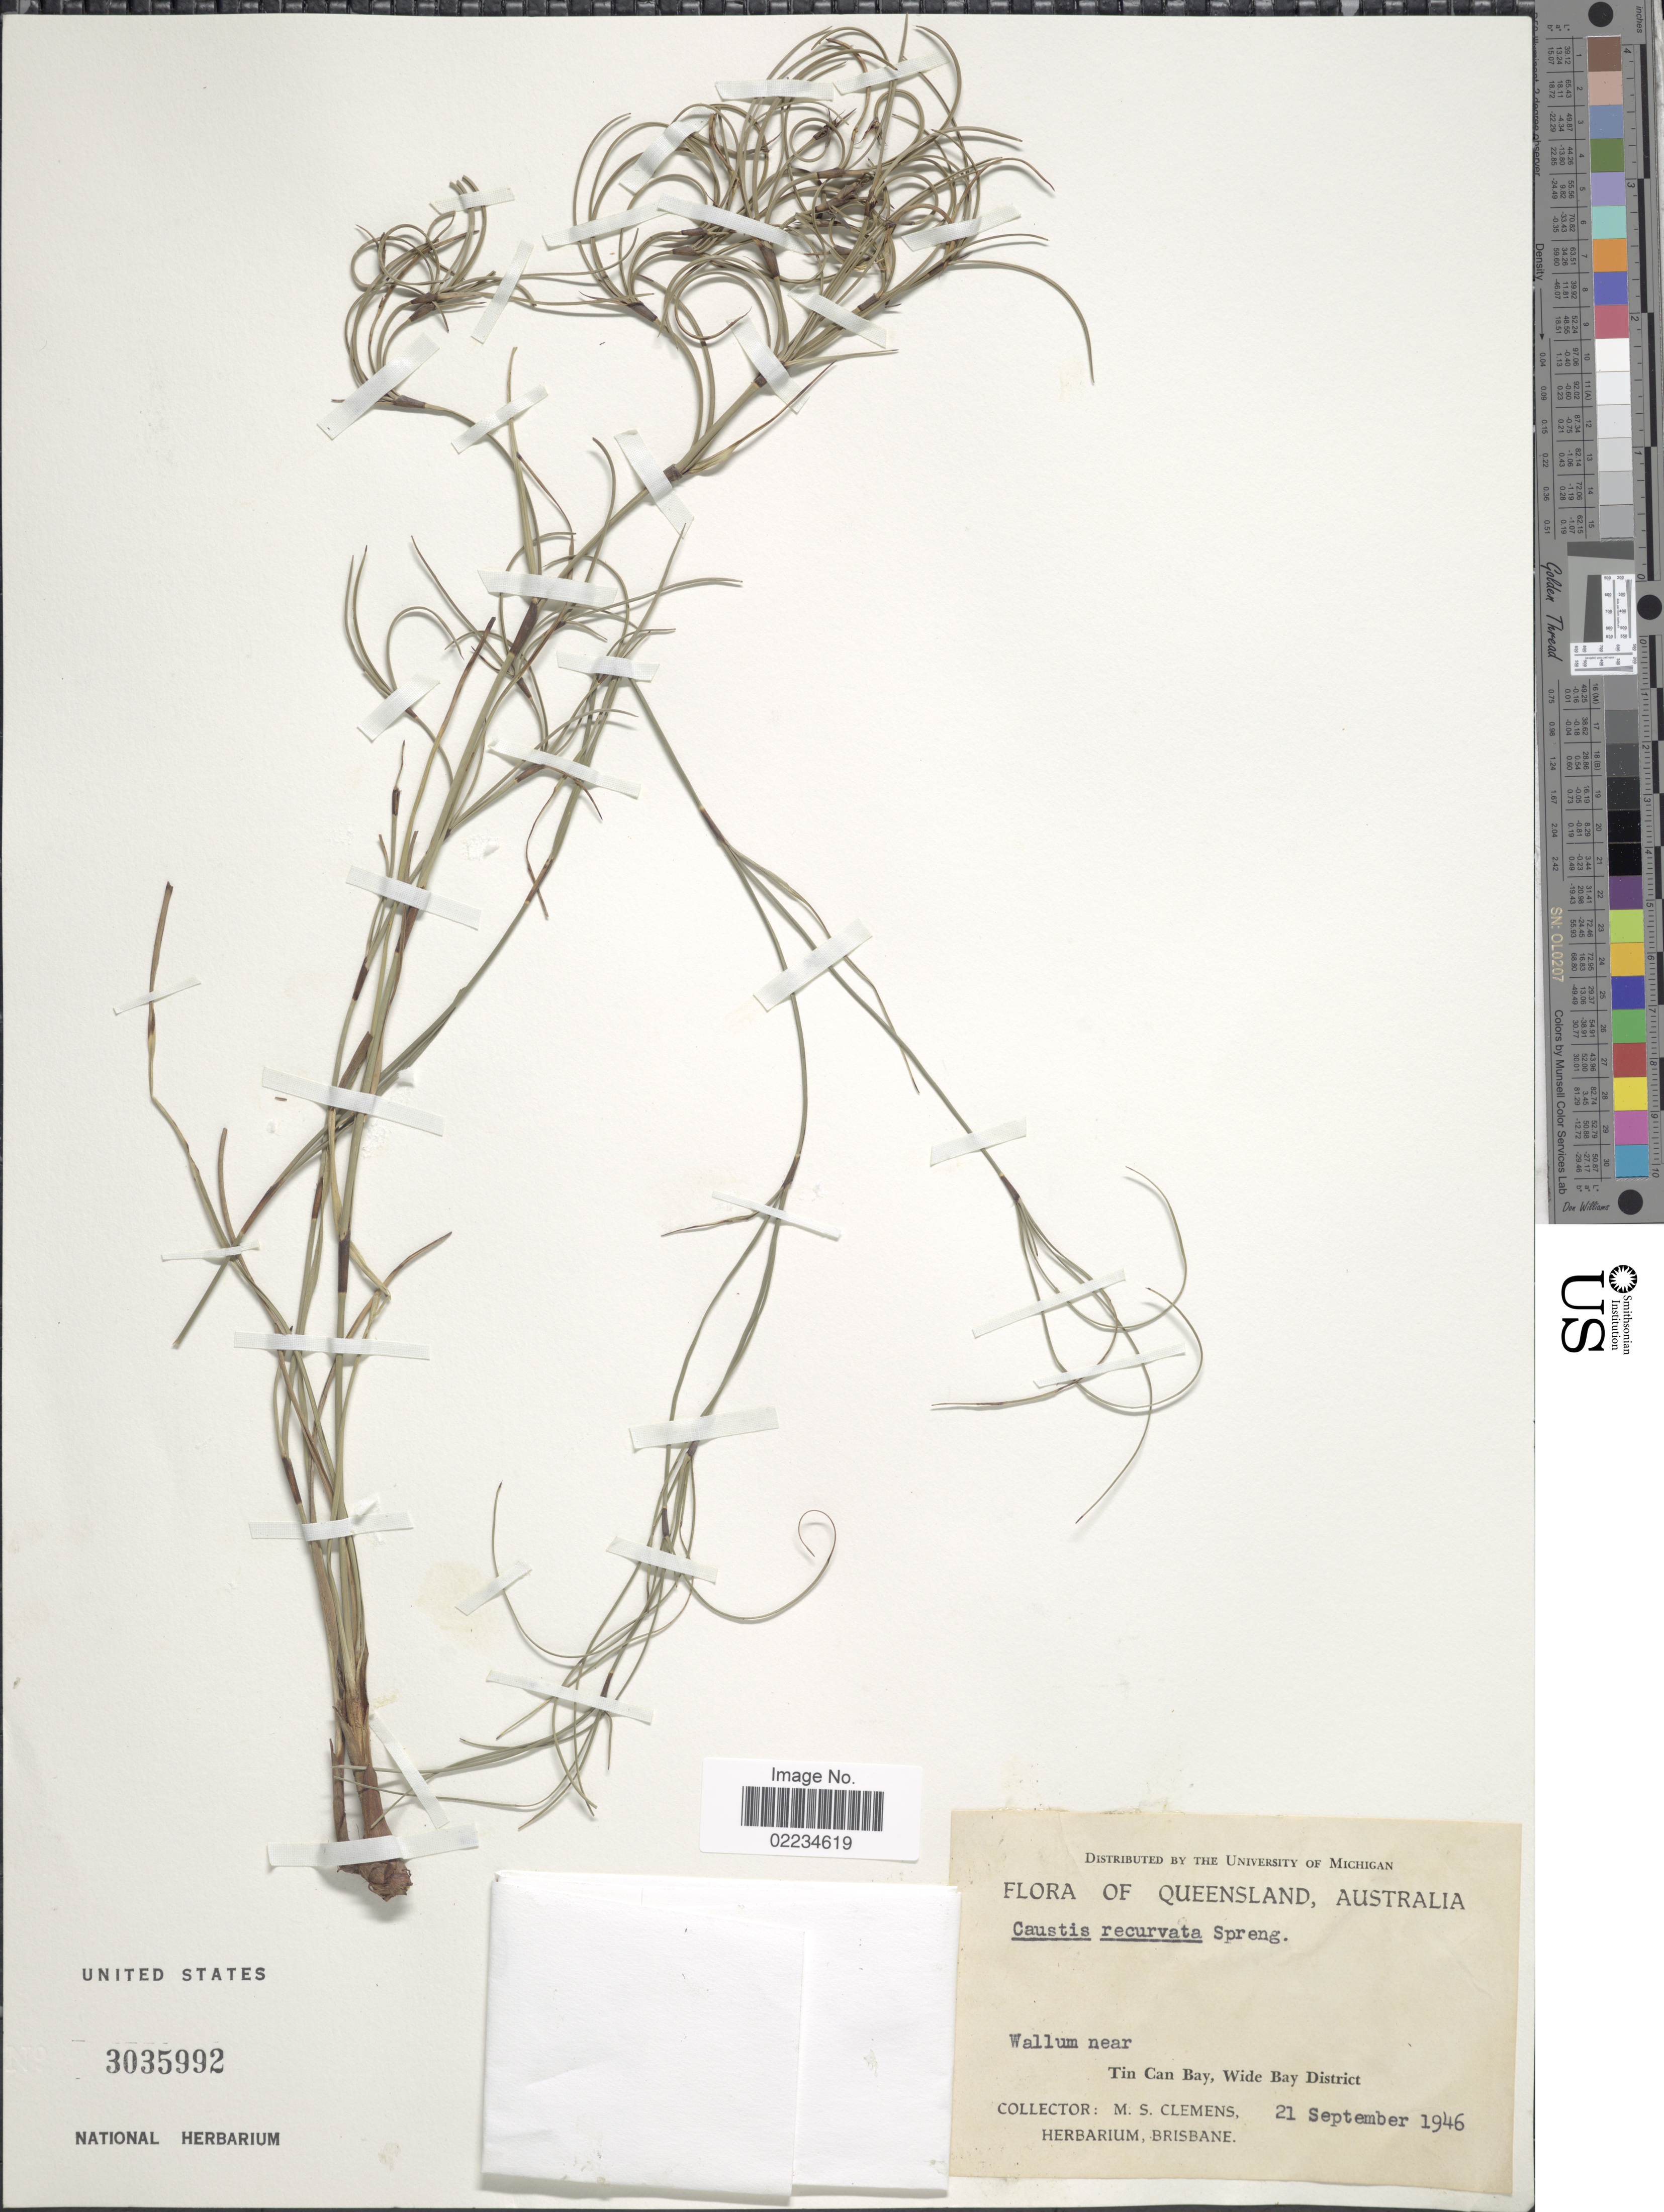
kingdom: Plantae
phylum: Tracheophyta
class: Liliopsida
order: Poales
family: Cyperaceae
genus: Caustis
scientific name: Caustis recurvata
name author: Spreng.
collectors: M. S. Clemens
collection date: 1946-09-21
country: Australia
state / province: Queensland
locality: Wallum near Tin Can Bay, Wide Bay District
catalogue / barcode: US 3035992